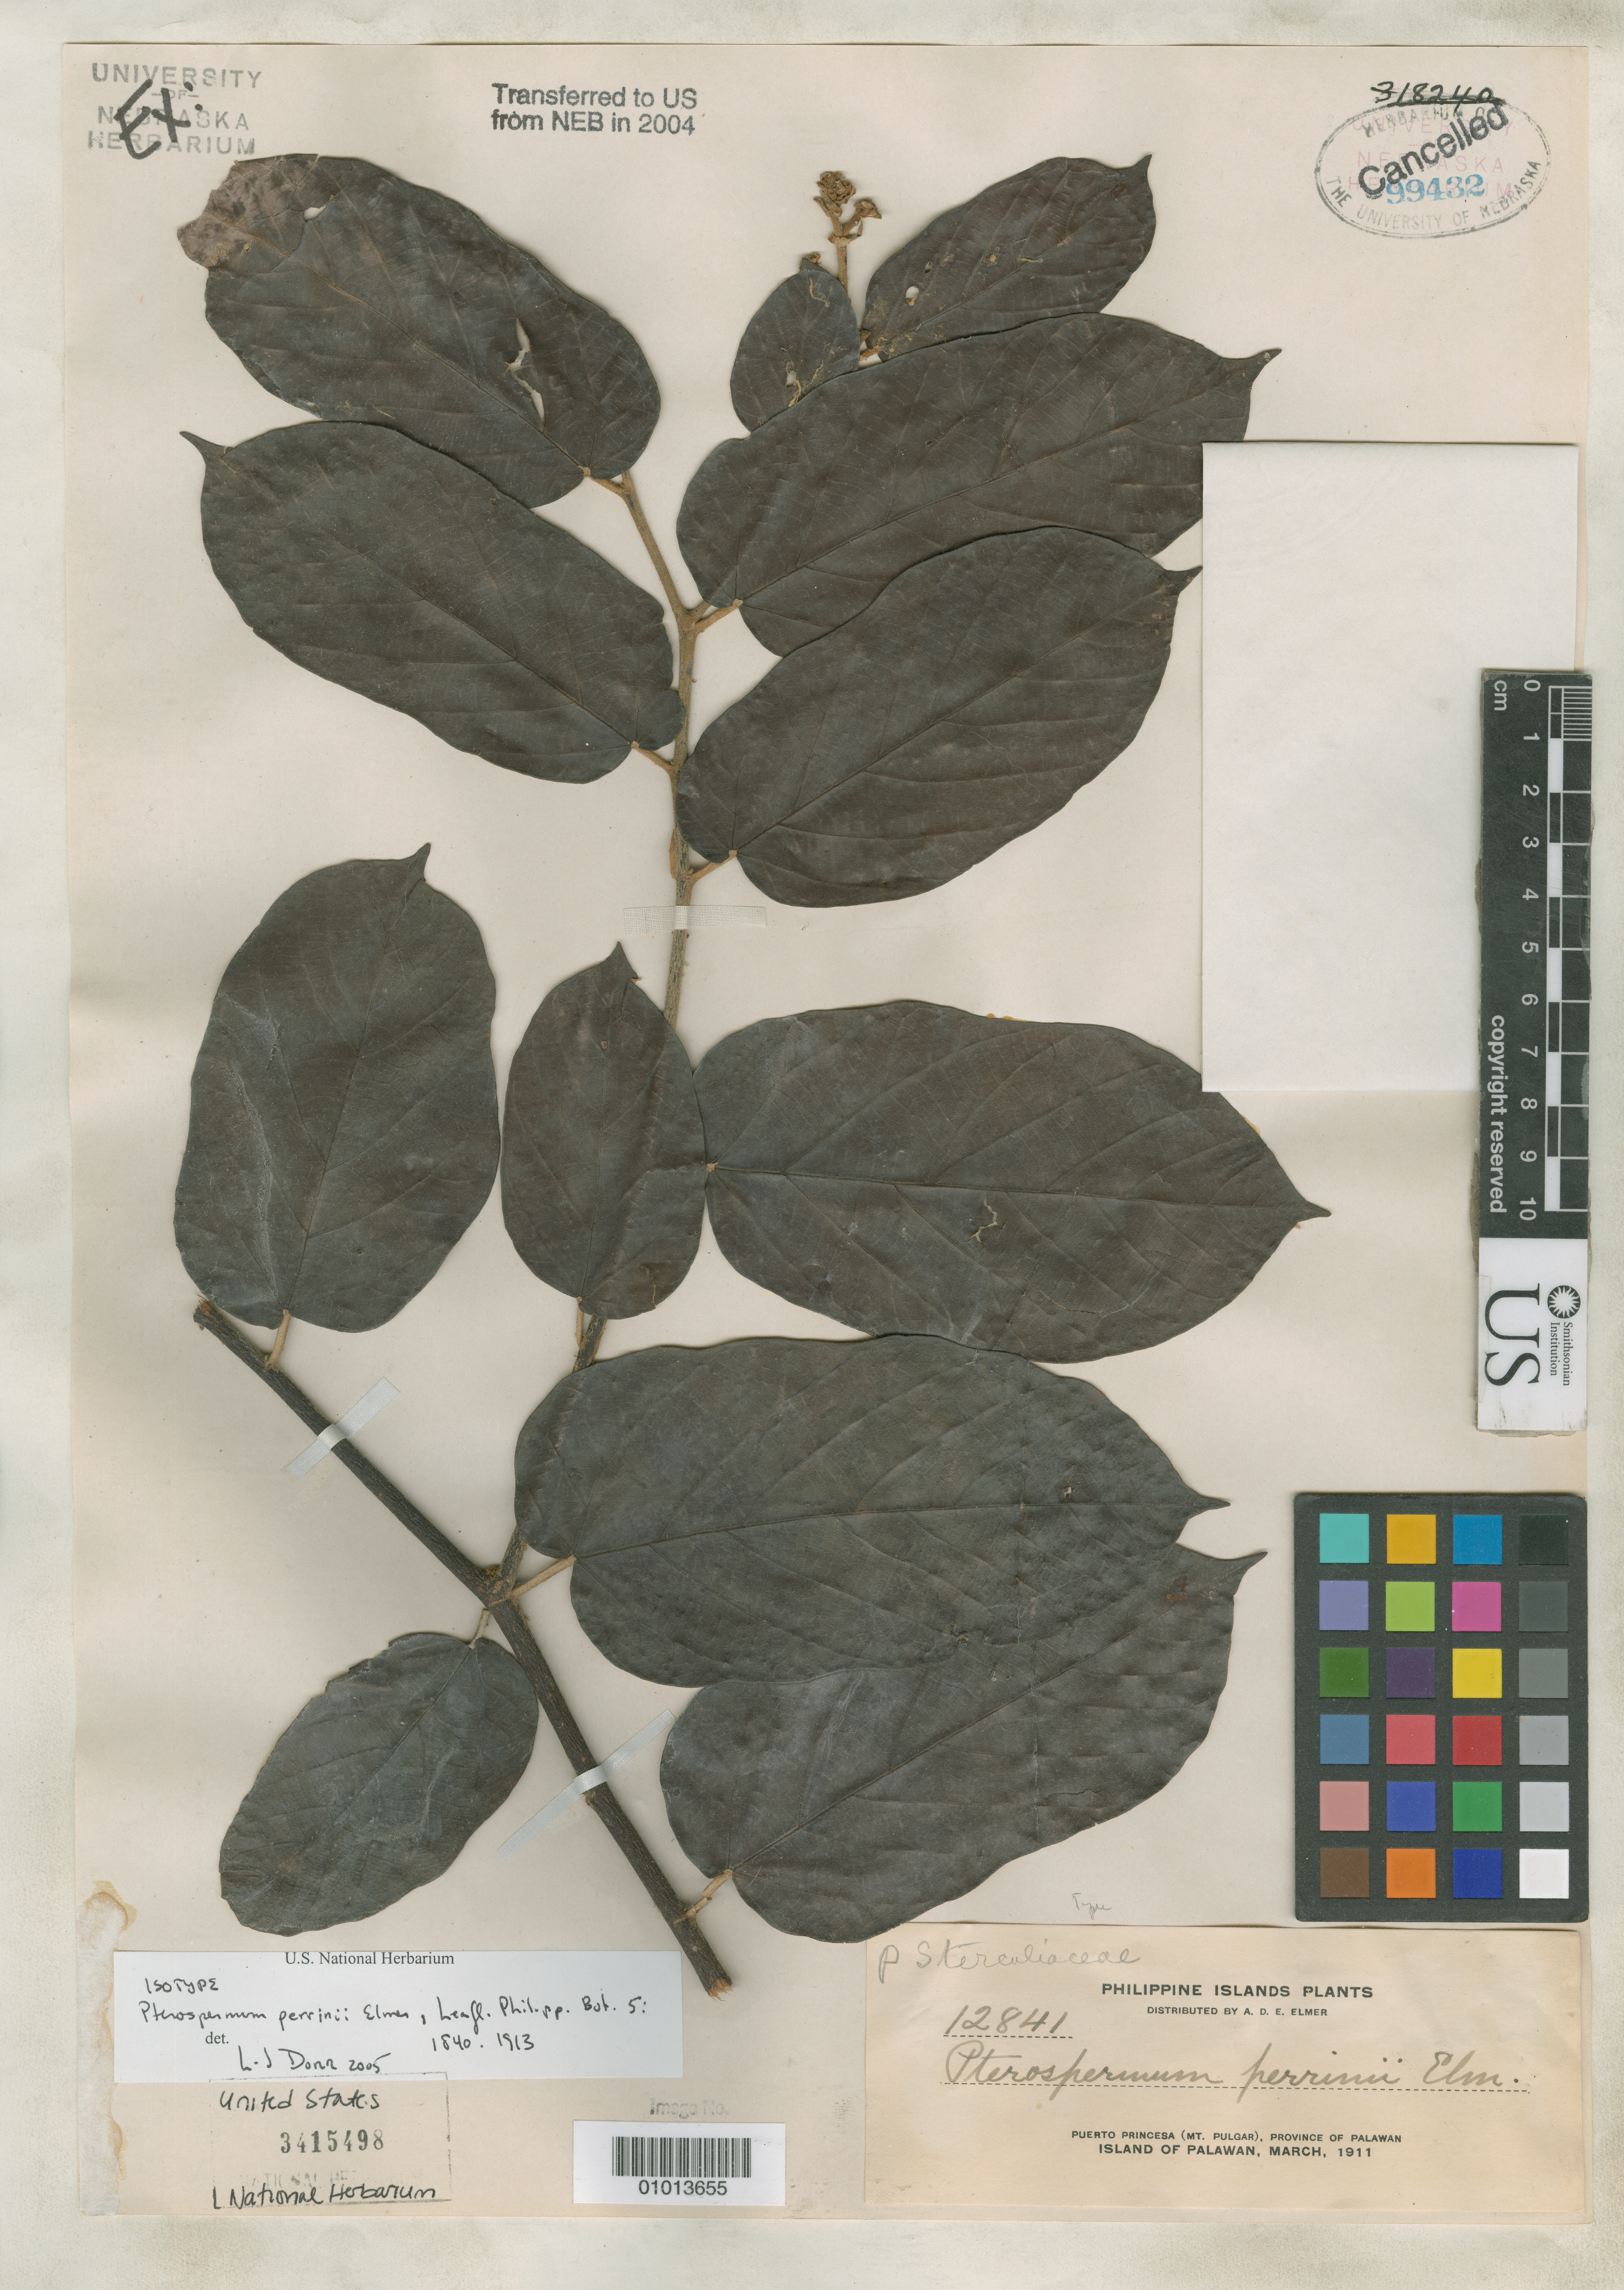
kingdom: Plantae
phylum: Tracheophyta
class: Magnoliopsida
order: Malvales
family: Malvaceae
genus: Pterospermum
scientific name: Pterospermum perrinii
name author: Elmer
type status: Isotype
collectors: A. D. E. Elmer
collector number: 12841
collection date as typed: Mar 1911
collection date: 1911-03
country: Philippines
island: Palawan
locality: Puerto Princesa (Mt. Pulgar), Province of Palawan, Island of Palawan.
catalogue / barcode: US 3415498